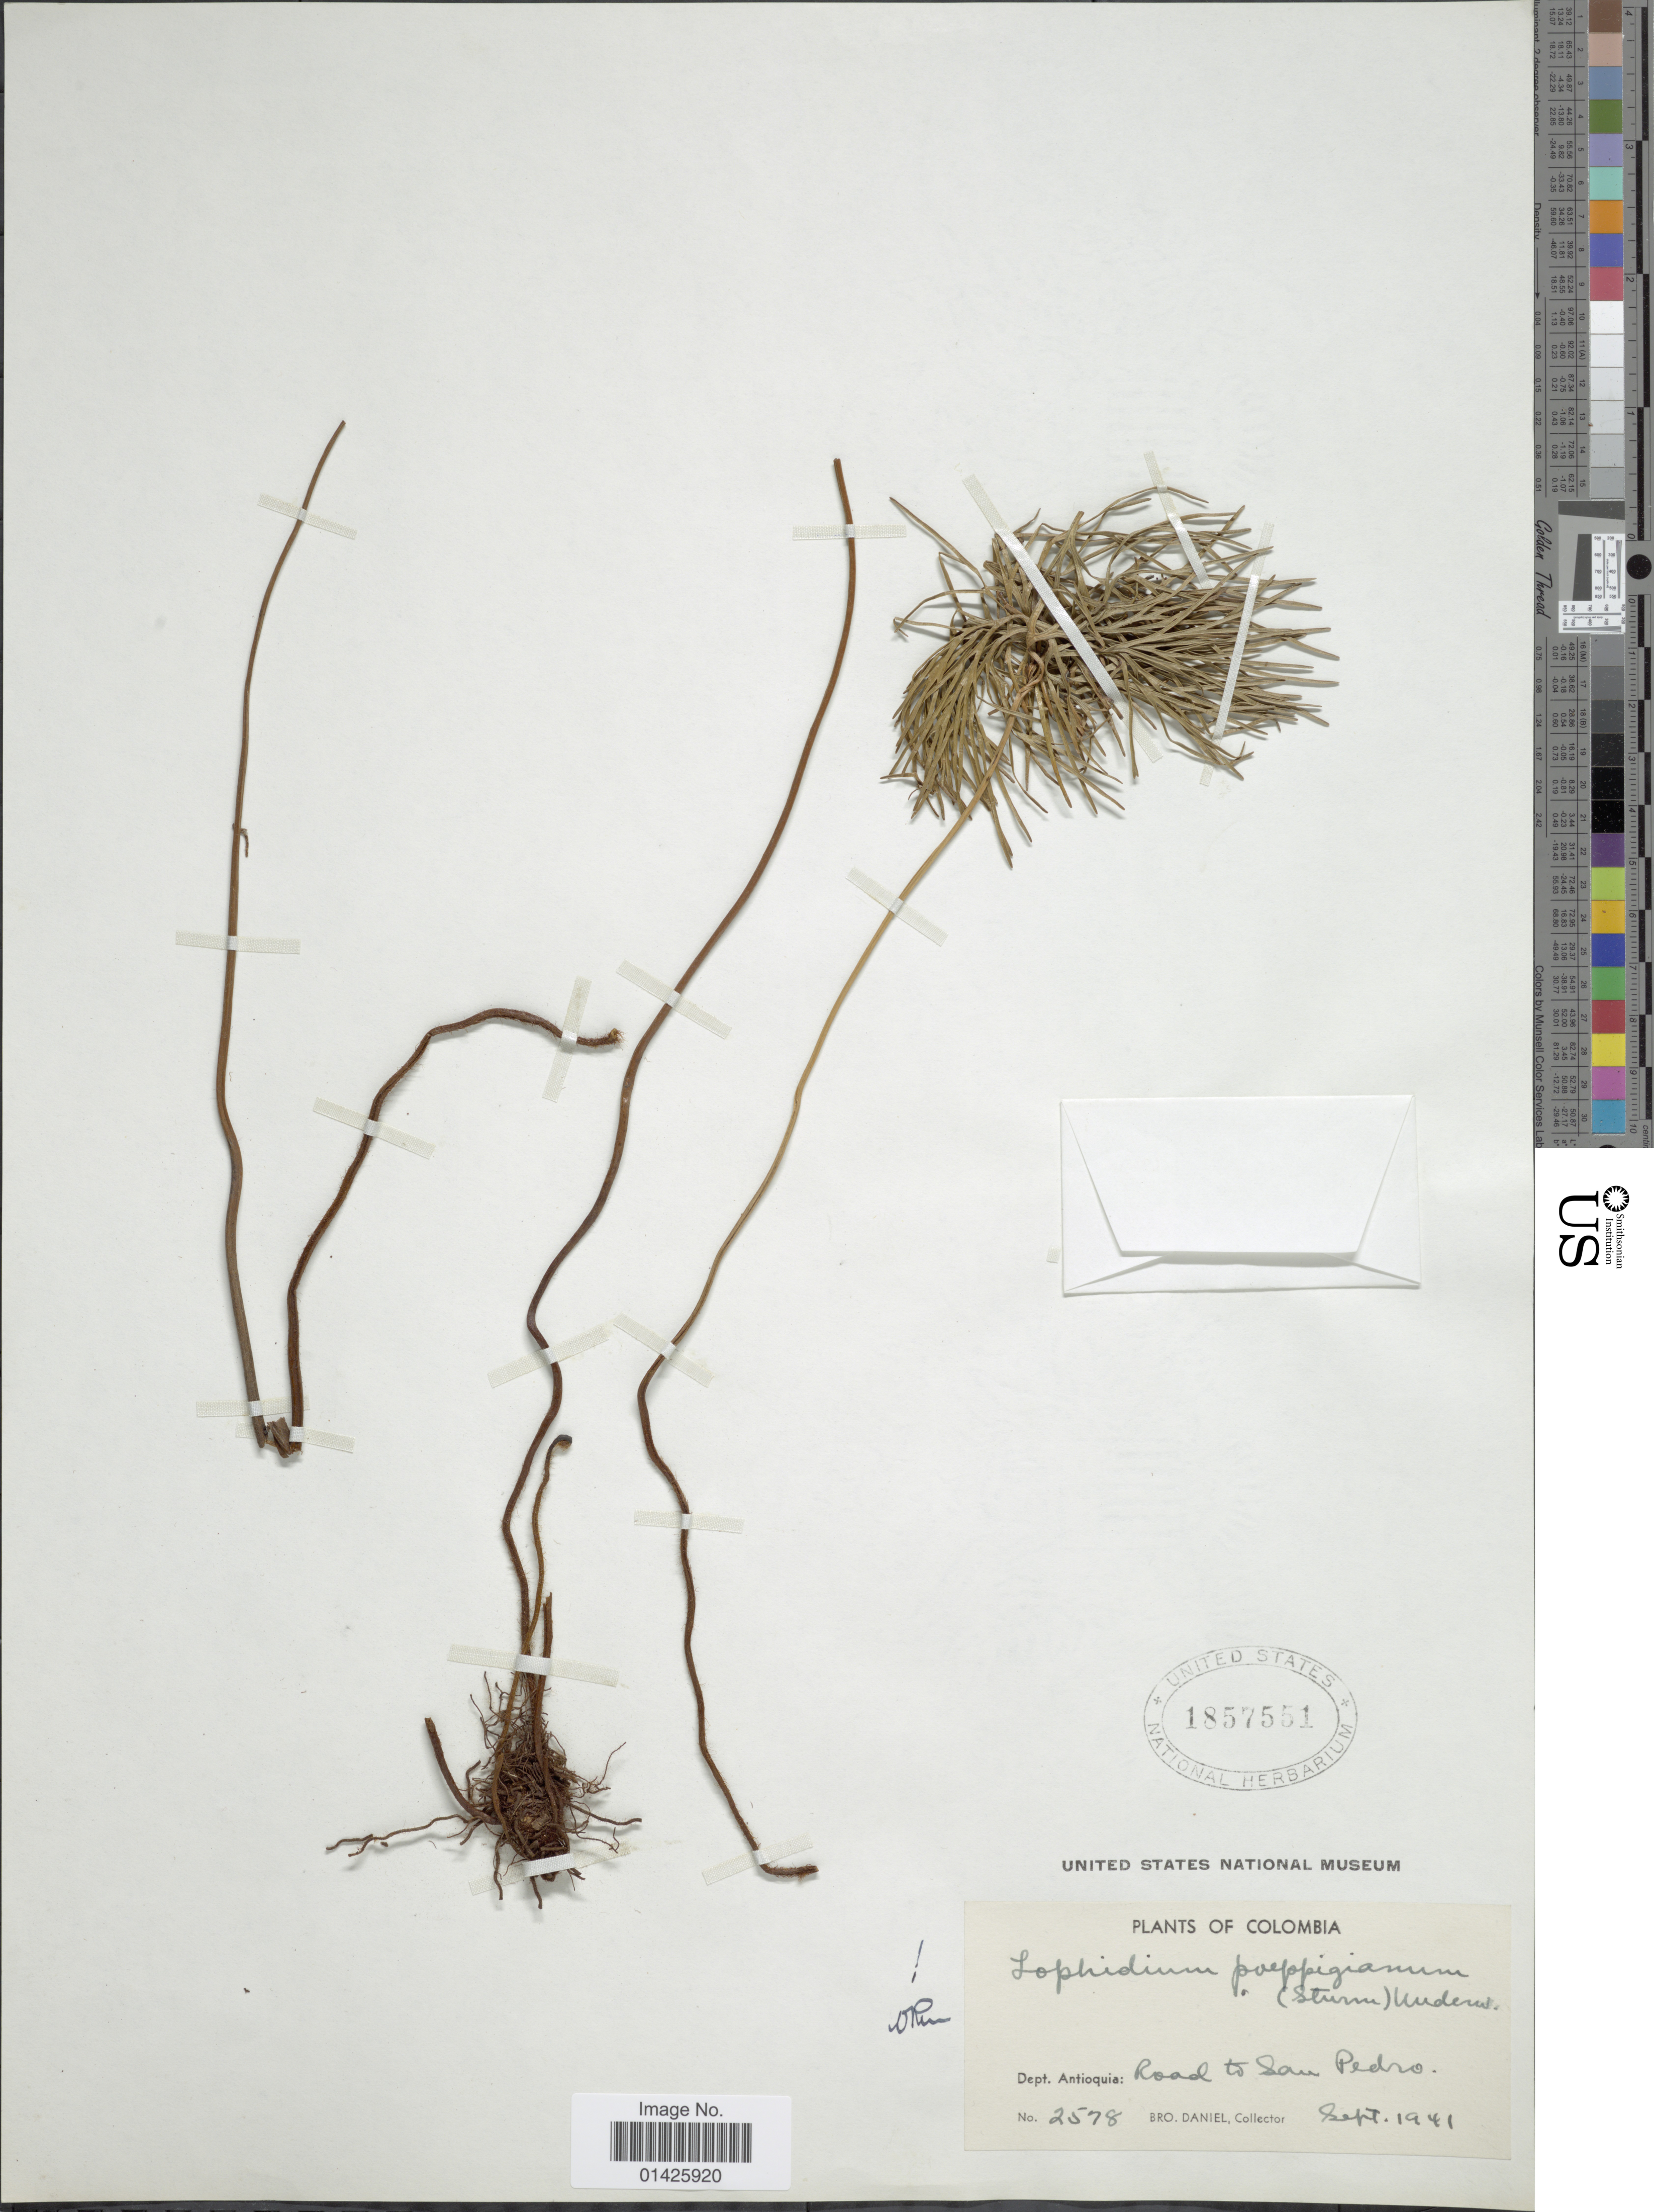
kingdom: Plantae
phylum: Tracheophyta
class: Polypodiopsida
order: Schizaeales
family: Schizaeaceae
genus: Schizaea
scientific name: Schizaea poeppigiana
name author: J.W. Sturm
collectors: Bro. Daniel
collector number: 2578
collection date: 1941-09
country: Colombia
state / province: Antioquia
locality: Road to San Pedro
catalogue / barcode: US 1857551